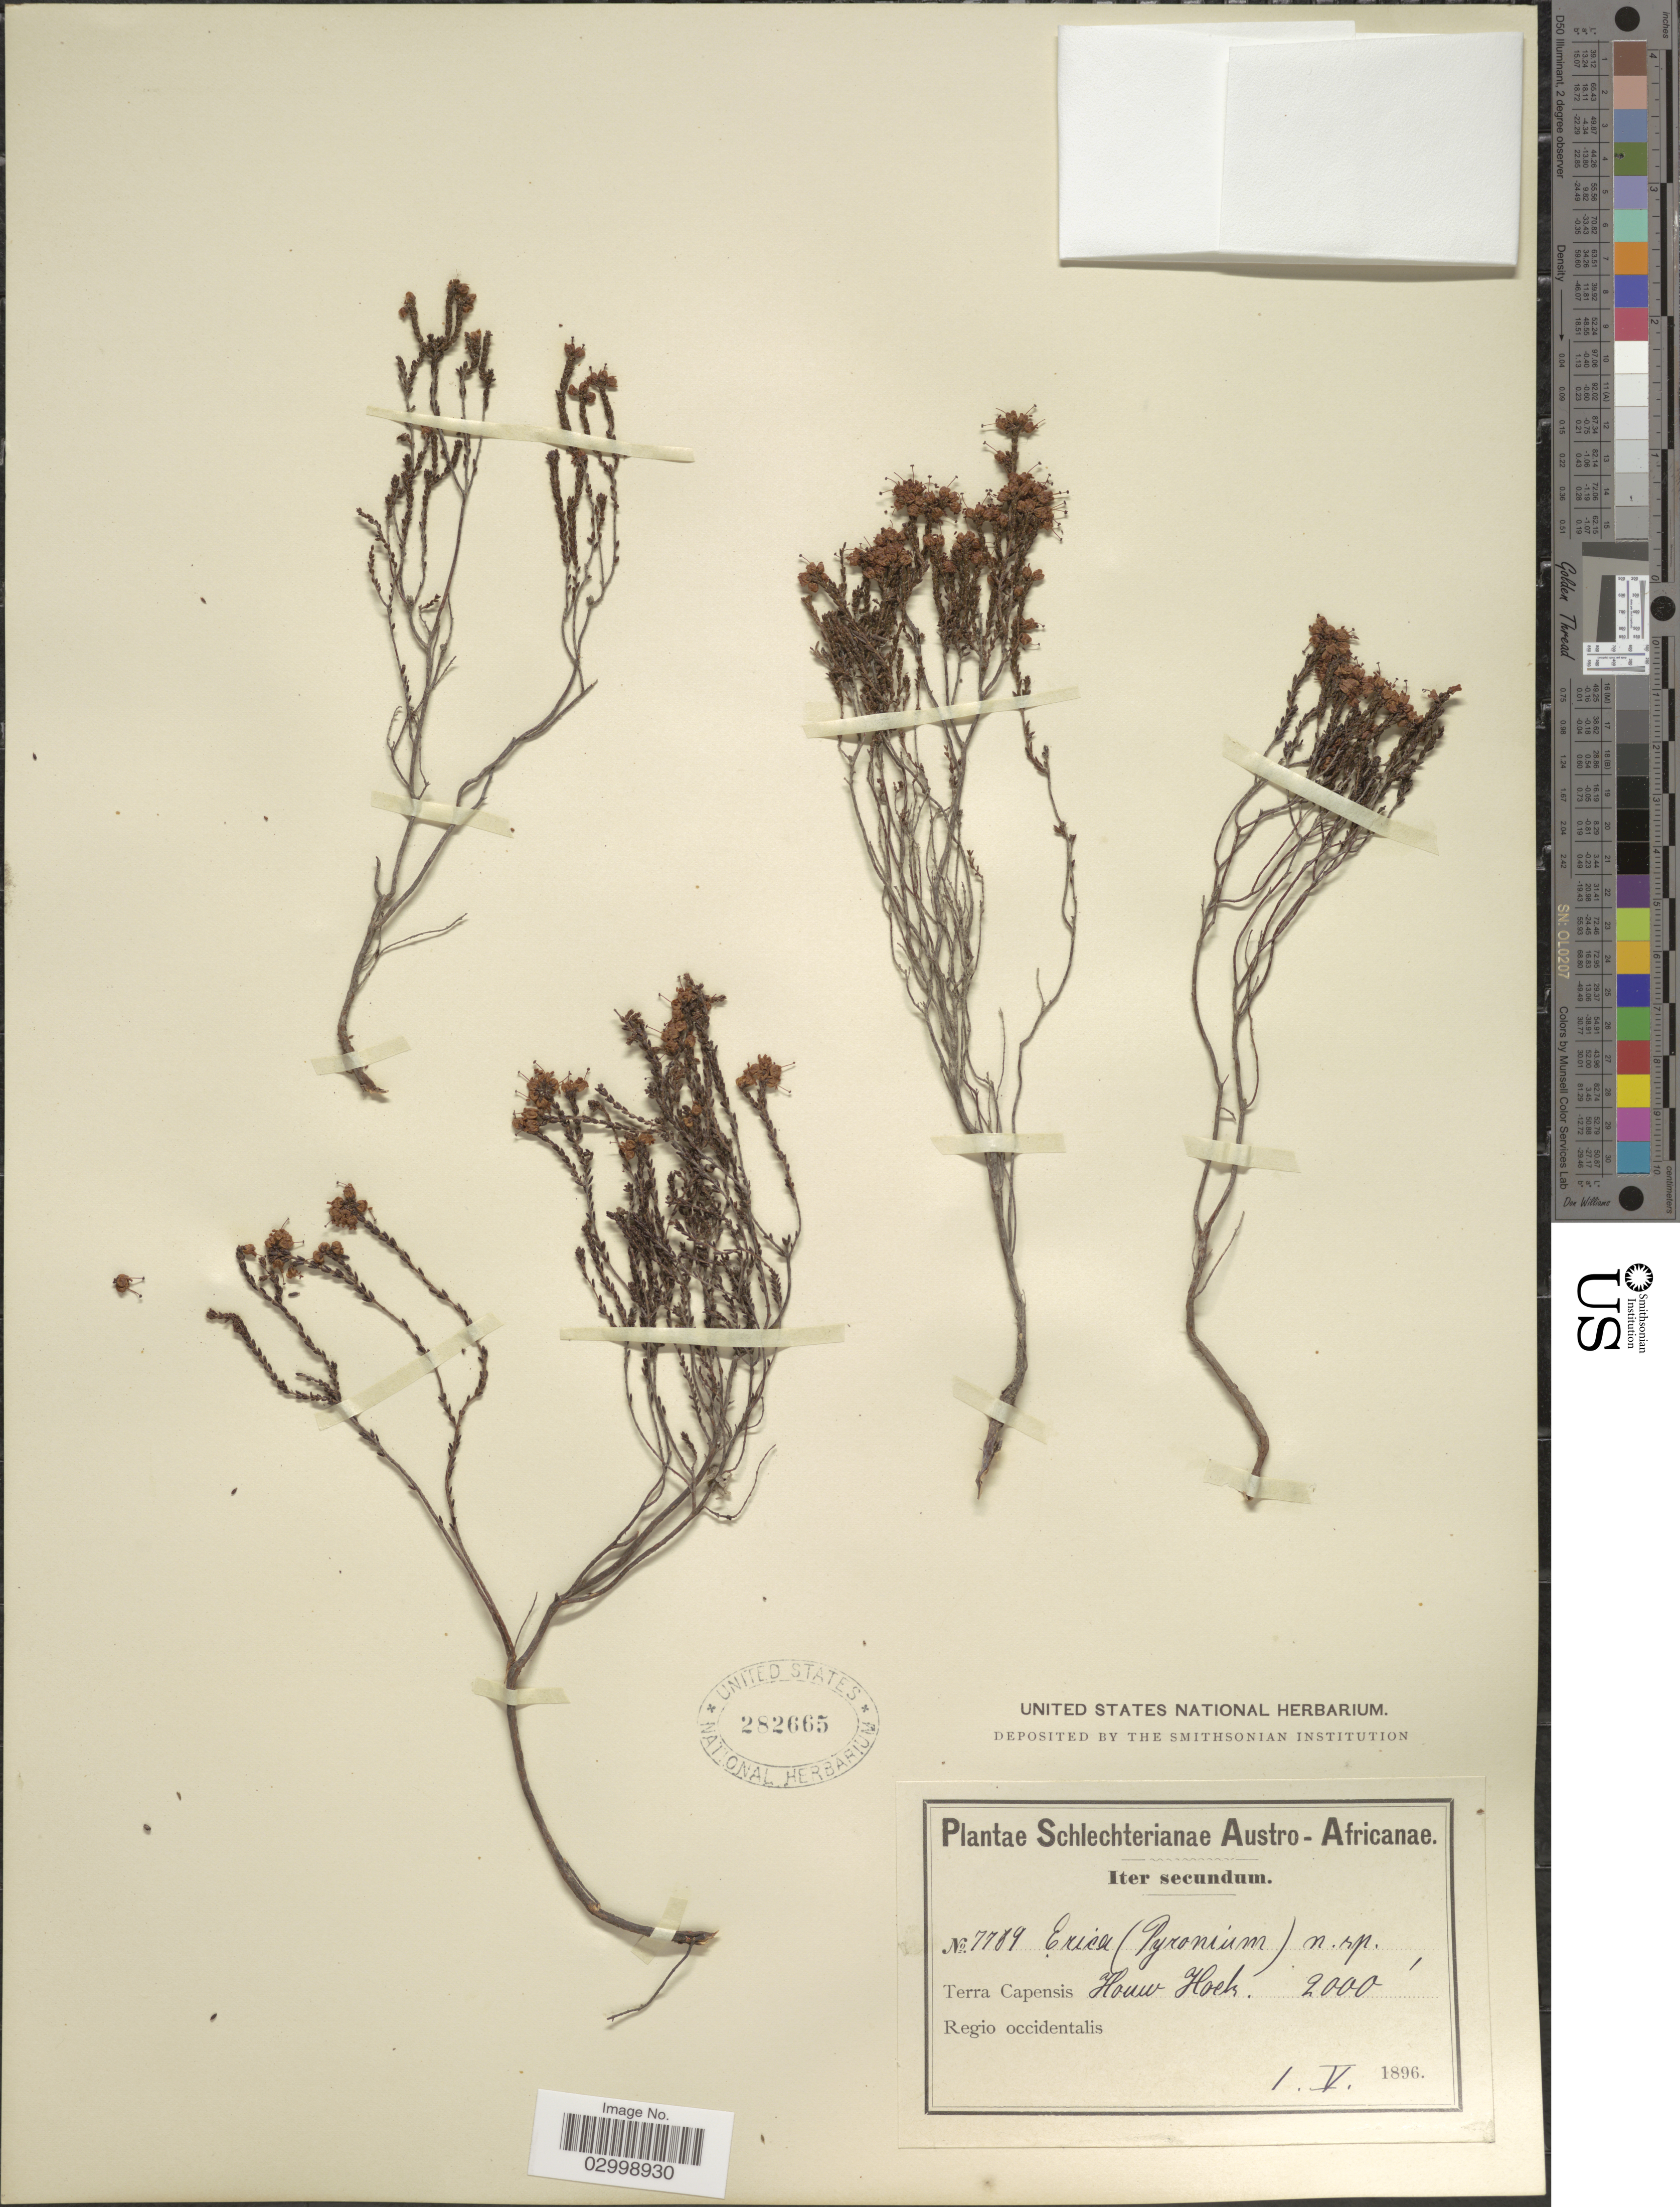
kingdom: Plantae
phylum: Tracheophyta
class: Magnoliopsida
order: Ericales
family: Ericaceae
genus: Erica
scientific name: Erica sp.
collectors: Schlechter, --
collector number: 7789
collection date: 1896-05-01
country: South Africa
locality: Austro-Africanae, Terra Capensis, Houw Hoek, Regio occidentalis.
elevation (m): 610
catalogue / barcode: US 282665